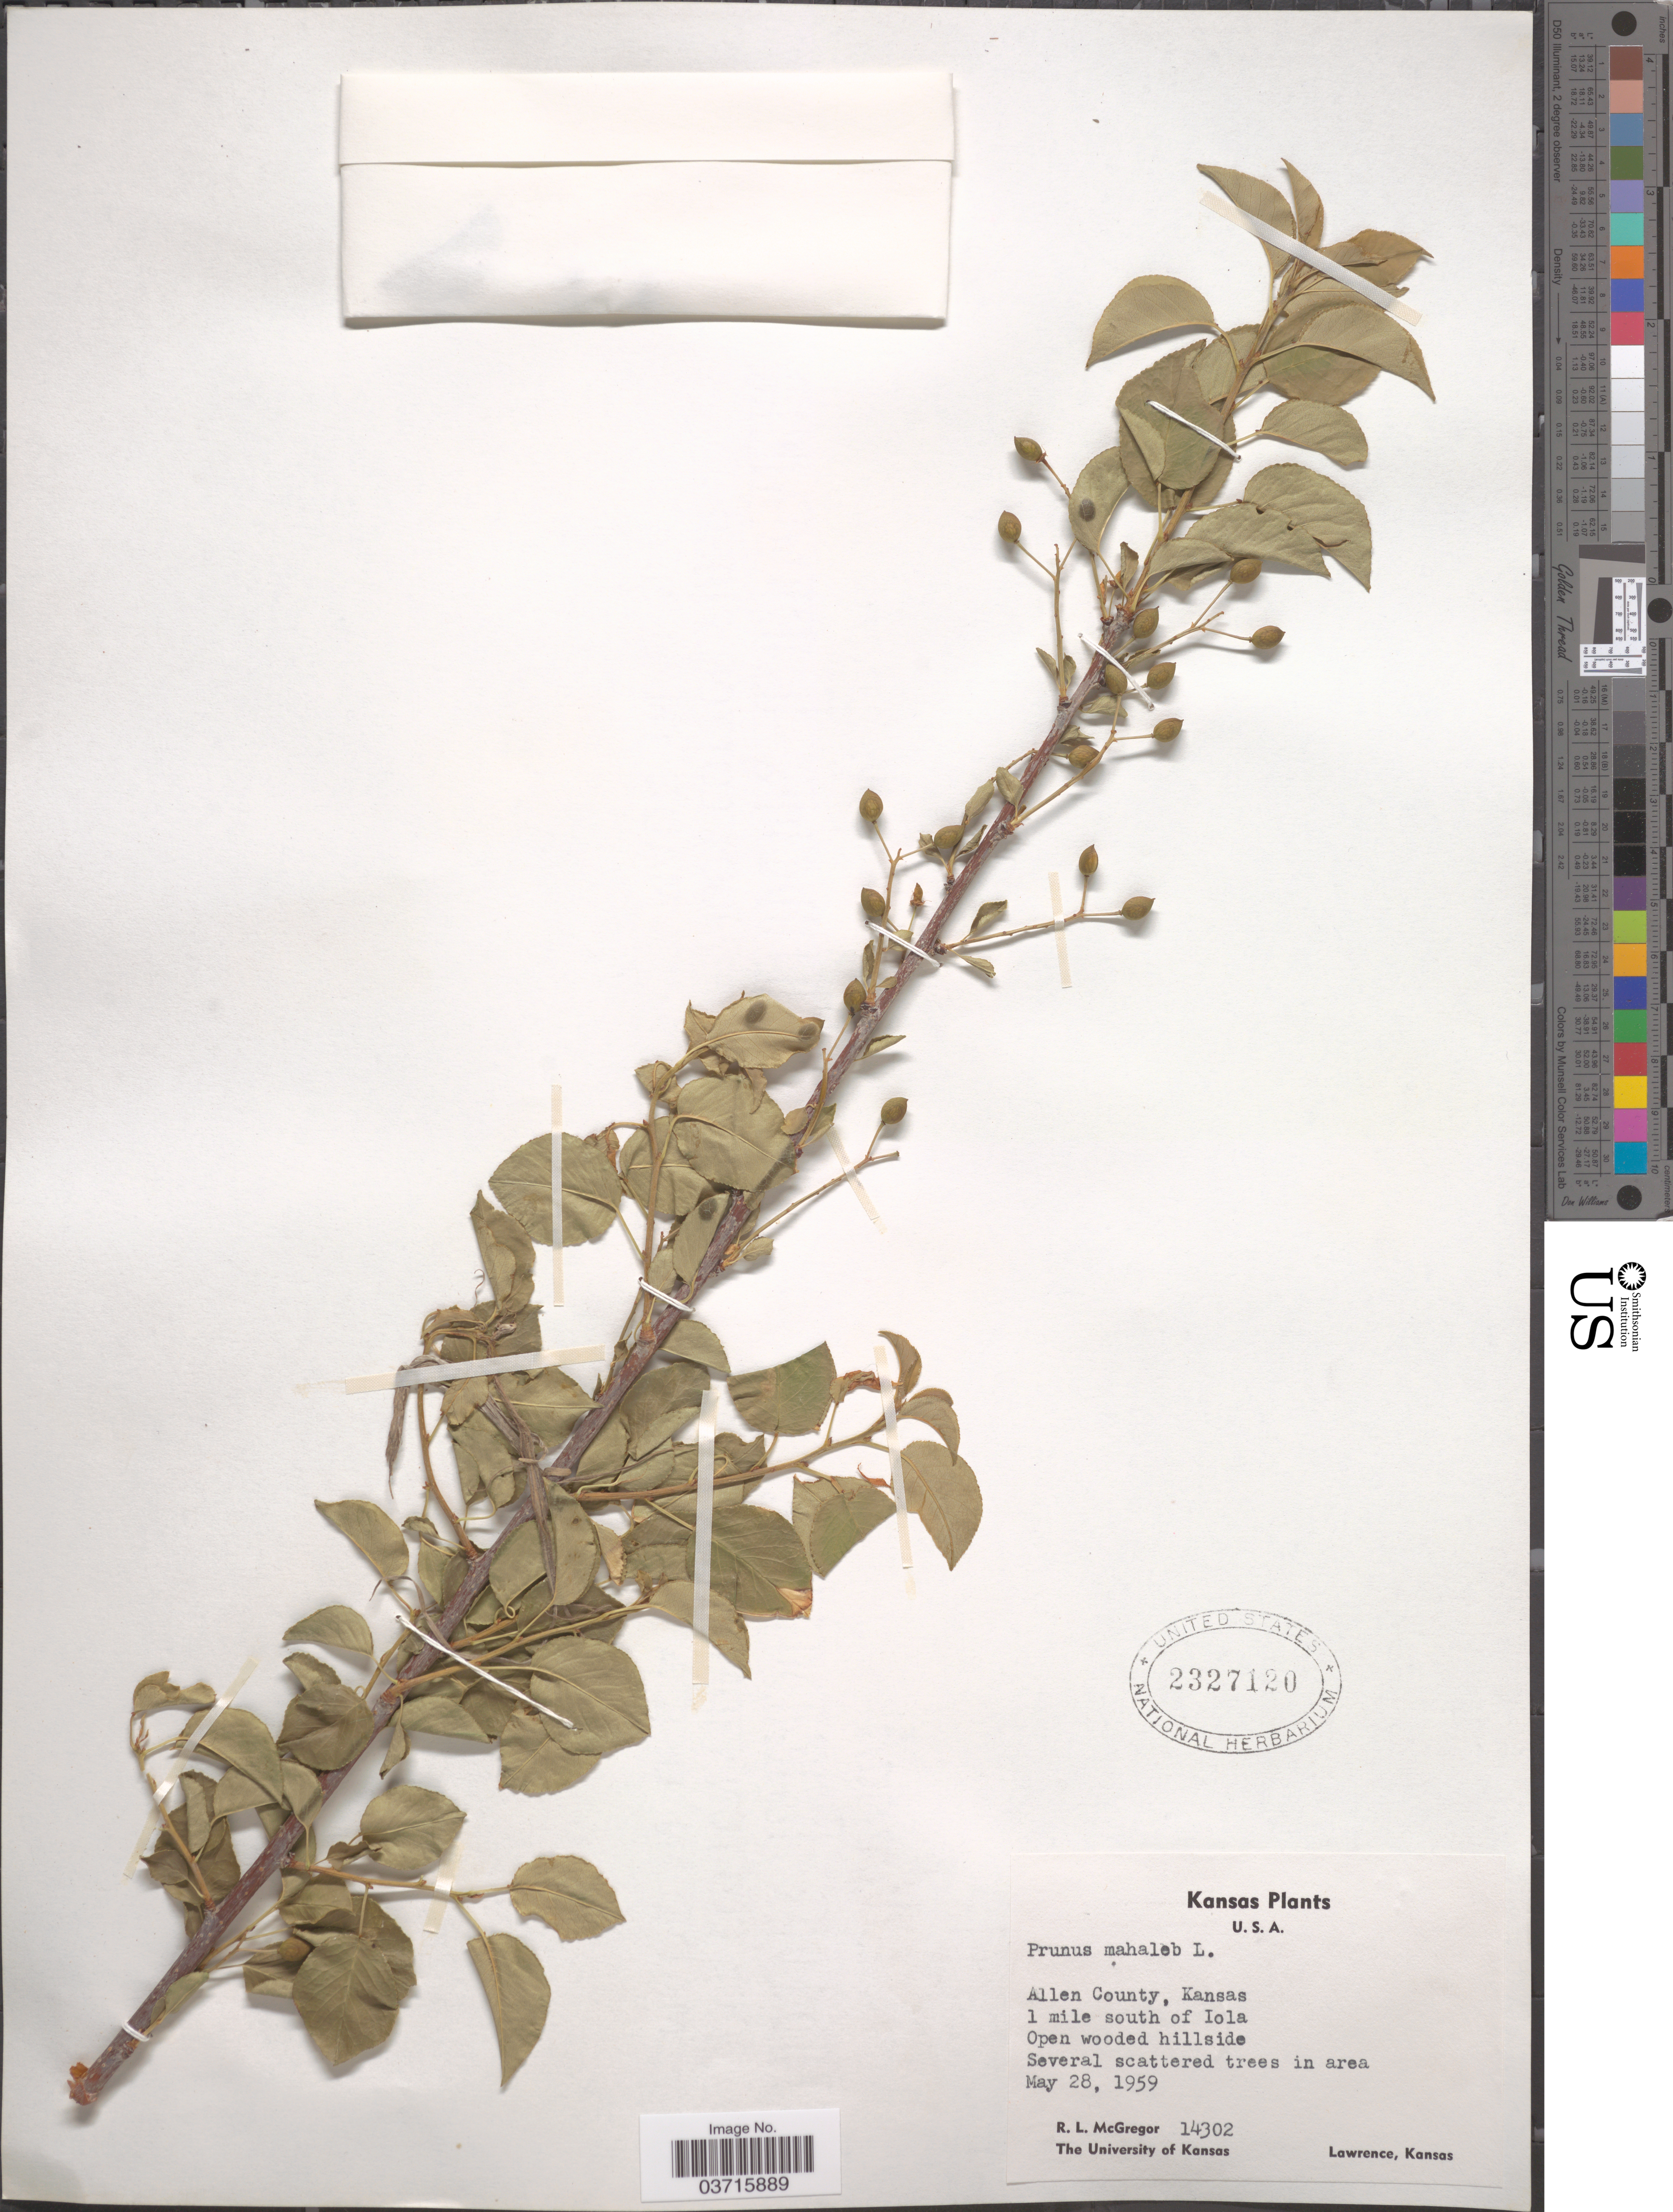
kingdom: Plantae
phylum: Tracheophyta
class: Magnoliopsida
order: Rosales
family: Rosaceae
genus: Prunus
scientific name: Prunus mahaleb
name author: L.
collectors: R. McGregor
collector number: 14302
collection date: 1959-05-28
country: United States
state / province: Kansas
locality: Allen County, 1 mile south of Iola.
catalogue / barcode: US 2327120